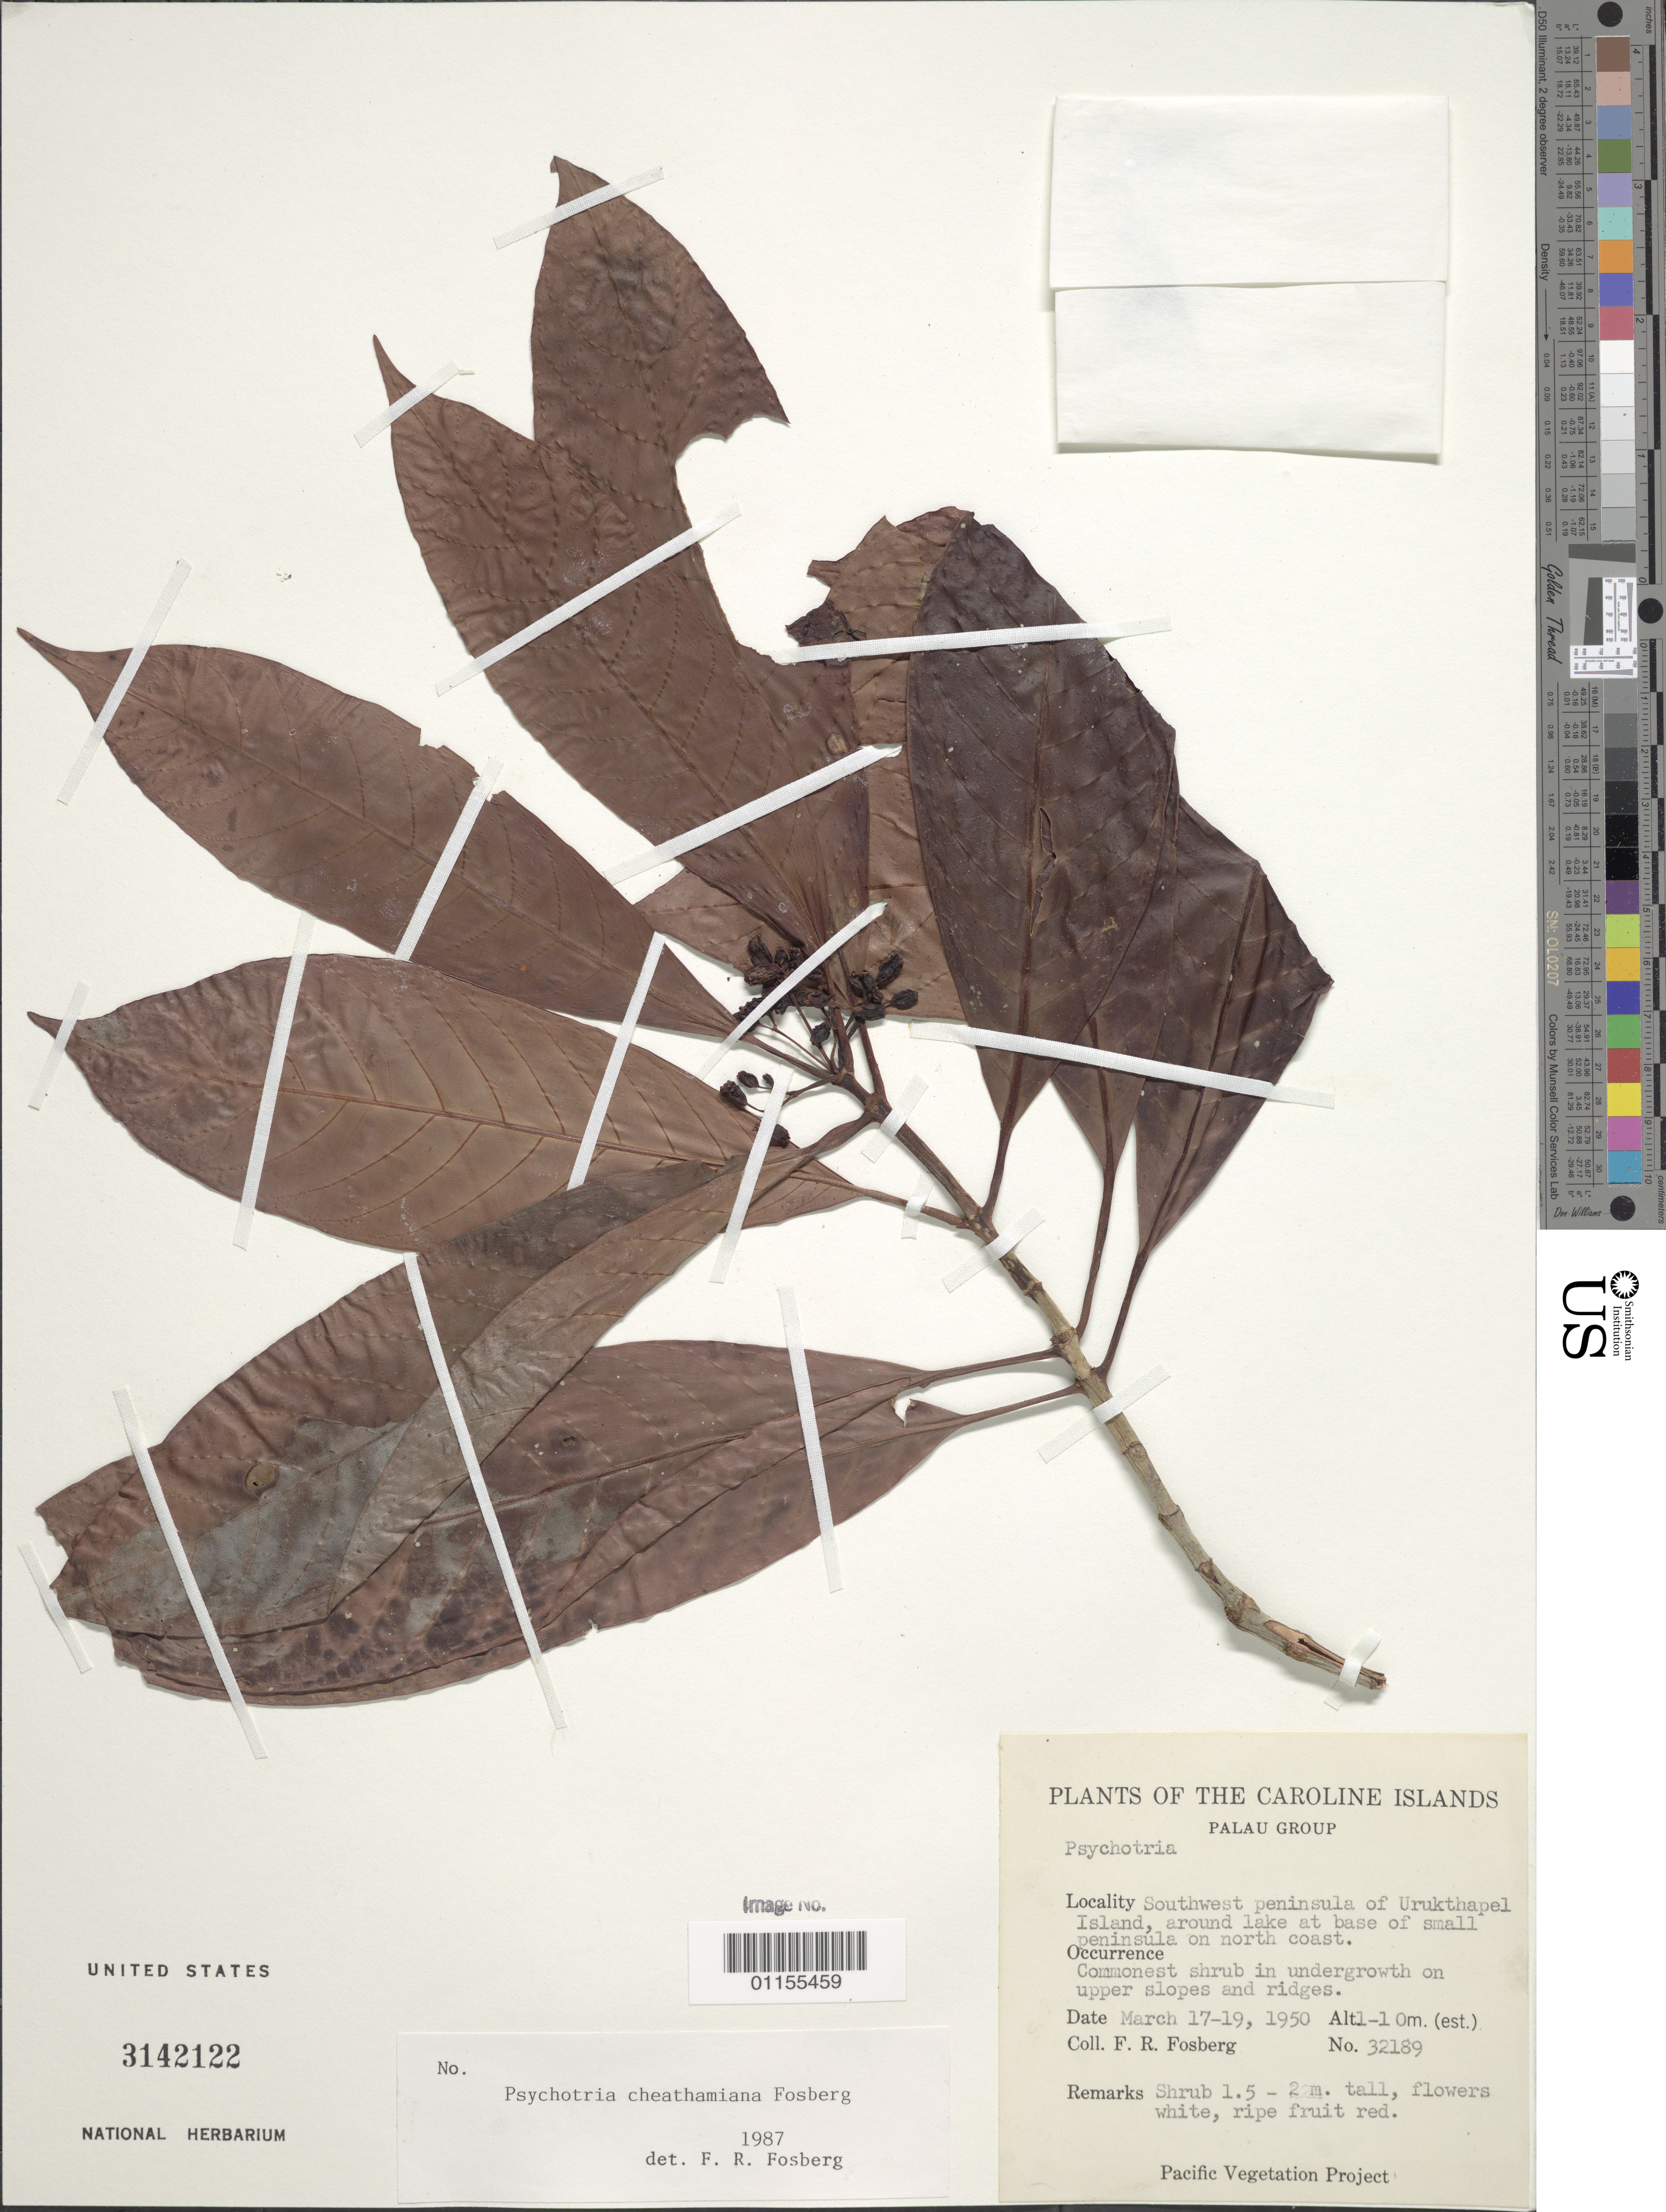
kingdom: Plantae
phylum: Tracheophyta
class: Magnoliopsida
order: Gentianales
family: Rubiaceae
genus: Psychotria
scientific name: Psychotria cheathamiana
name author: Fosberg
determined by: Fosberg, F. R.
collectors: F. R. Fosberg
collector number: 32189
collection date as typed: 17 Mar 1950 to 19 Mar 1950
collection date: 1950-03-17/1950-03-19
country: Palau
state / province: Koror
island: Ngeruktabel (Urukthapel)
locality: Southwest peninsula. Around lake at base of small peninsula on north coast.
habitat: undergrowth on upper slopes and ridges.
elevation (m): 1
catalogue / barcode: US 3142122